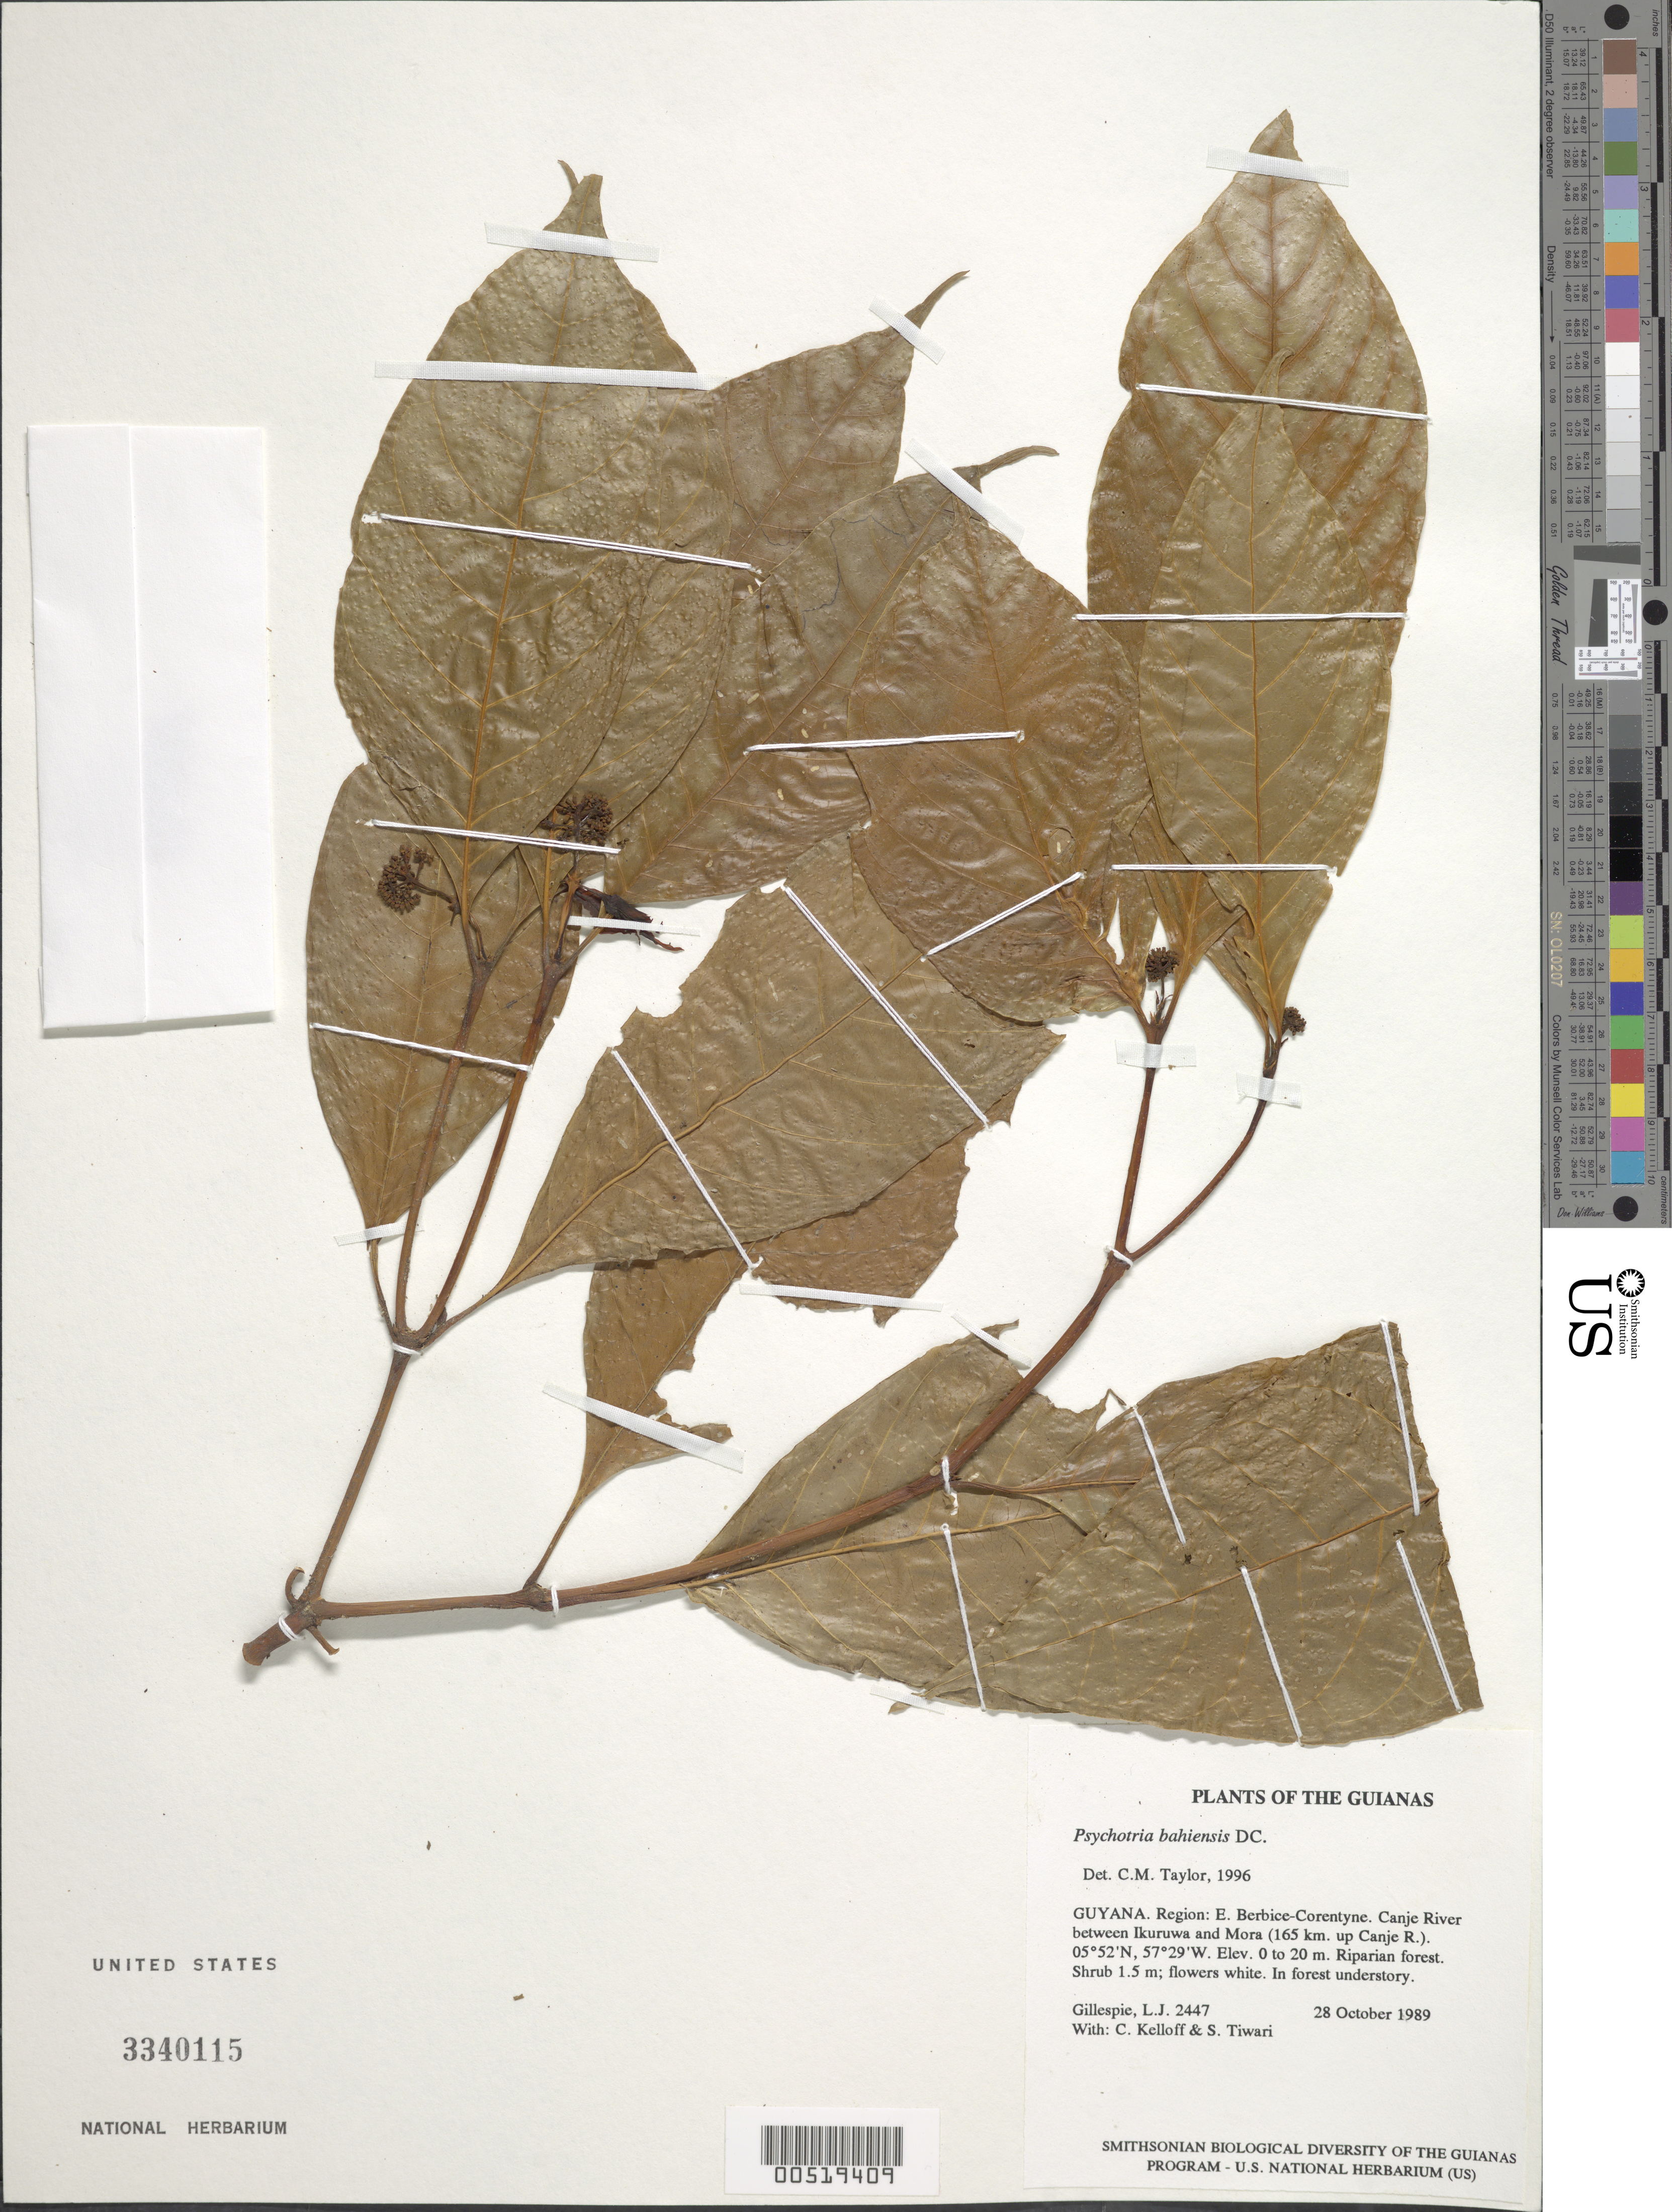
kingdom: Plantae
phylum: Tracheophyta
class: Magnoliopsida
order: Gentianales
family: Rubiaceae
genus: Psychotria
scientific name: Psychotria bahiensis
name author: DC.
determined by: Taylor, Charlotte M.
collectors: L. J. Gillespie, C. L. Kelloff & S. Tiwari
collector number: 2447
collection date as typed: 28 October 1989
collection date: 1989-10-28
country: Guyana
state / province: E. Berbice-Corentyne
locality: Canje River between Ikuruwa and Mora (165 km. up Canje R.)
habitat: Riparian forest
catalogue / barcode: US 3340115